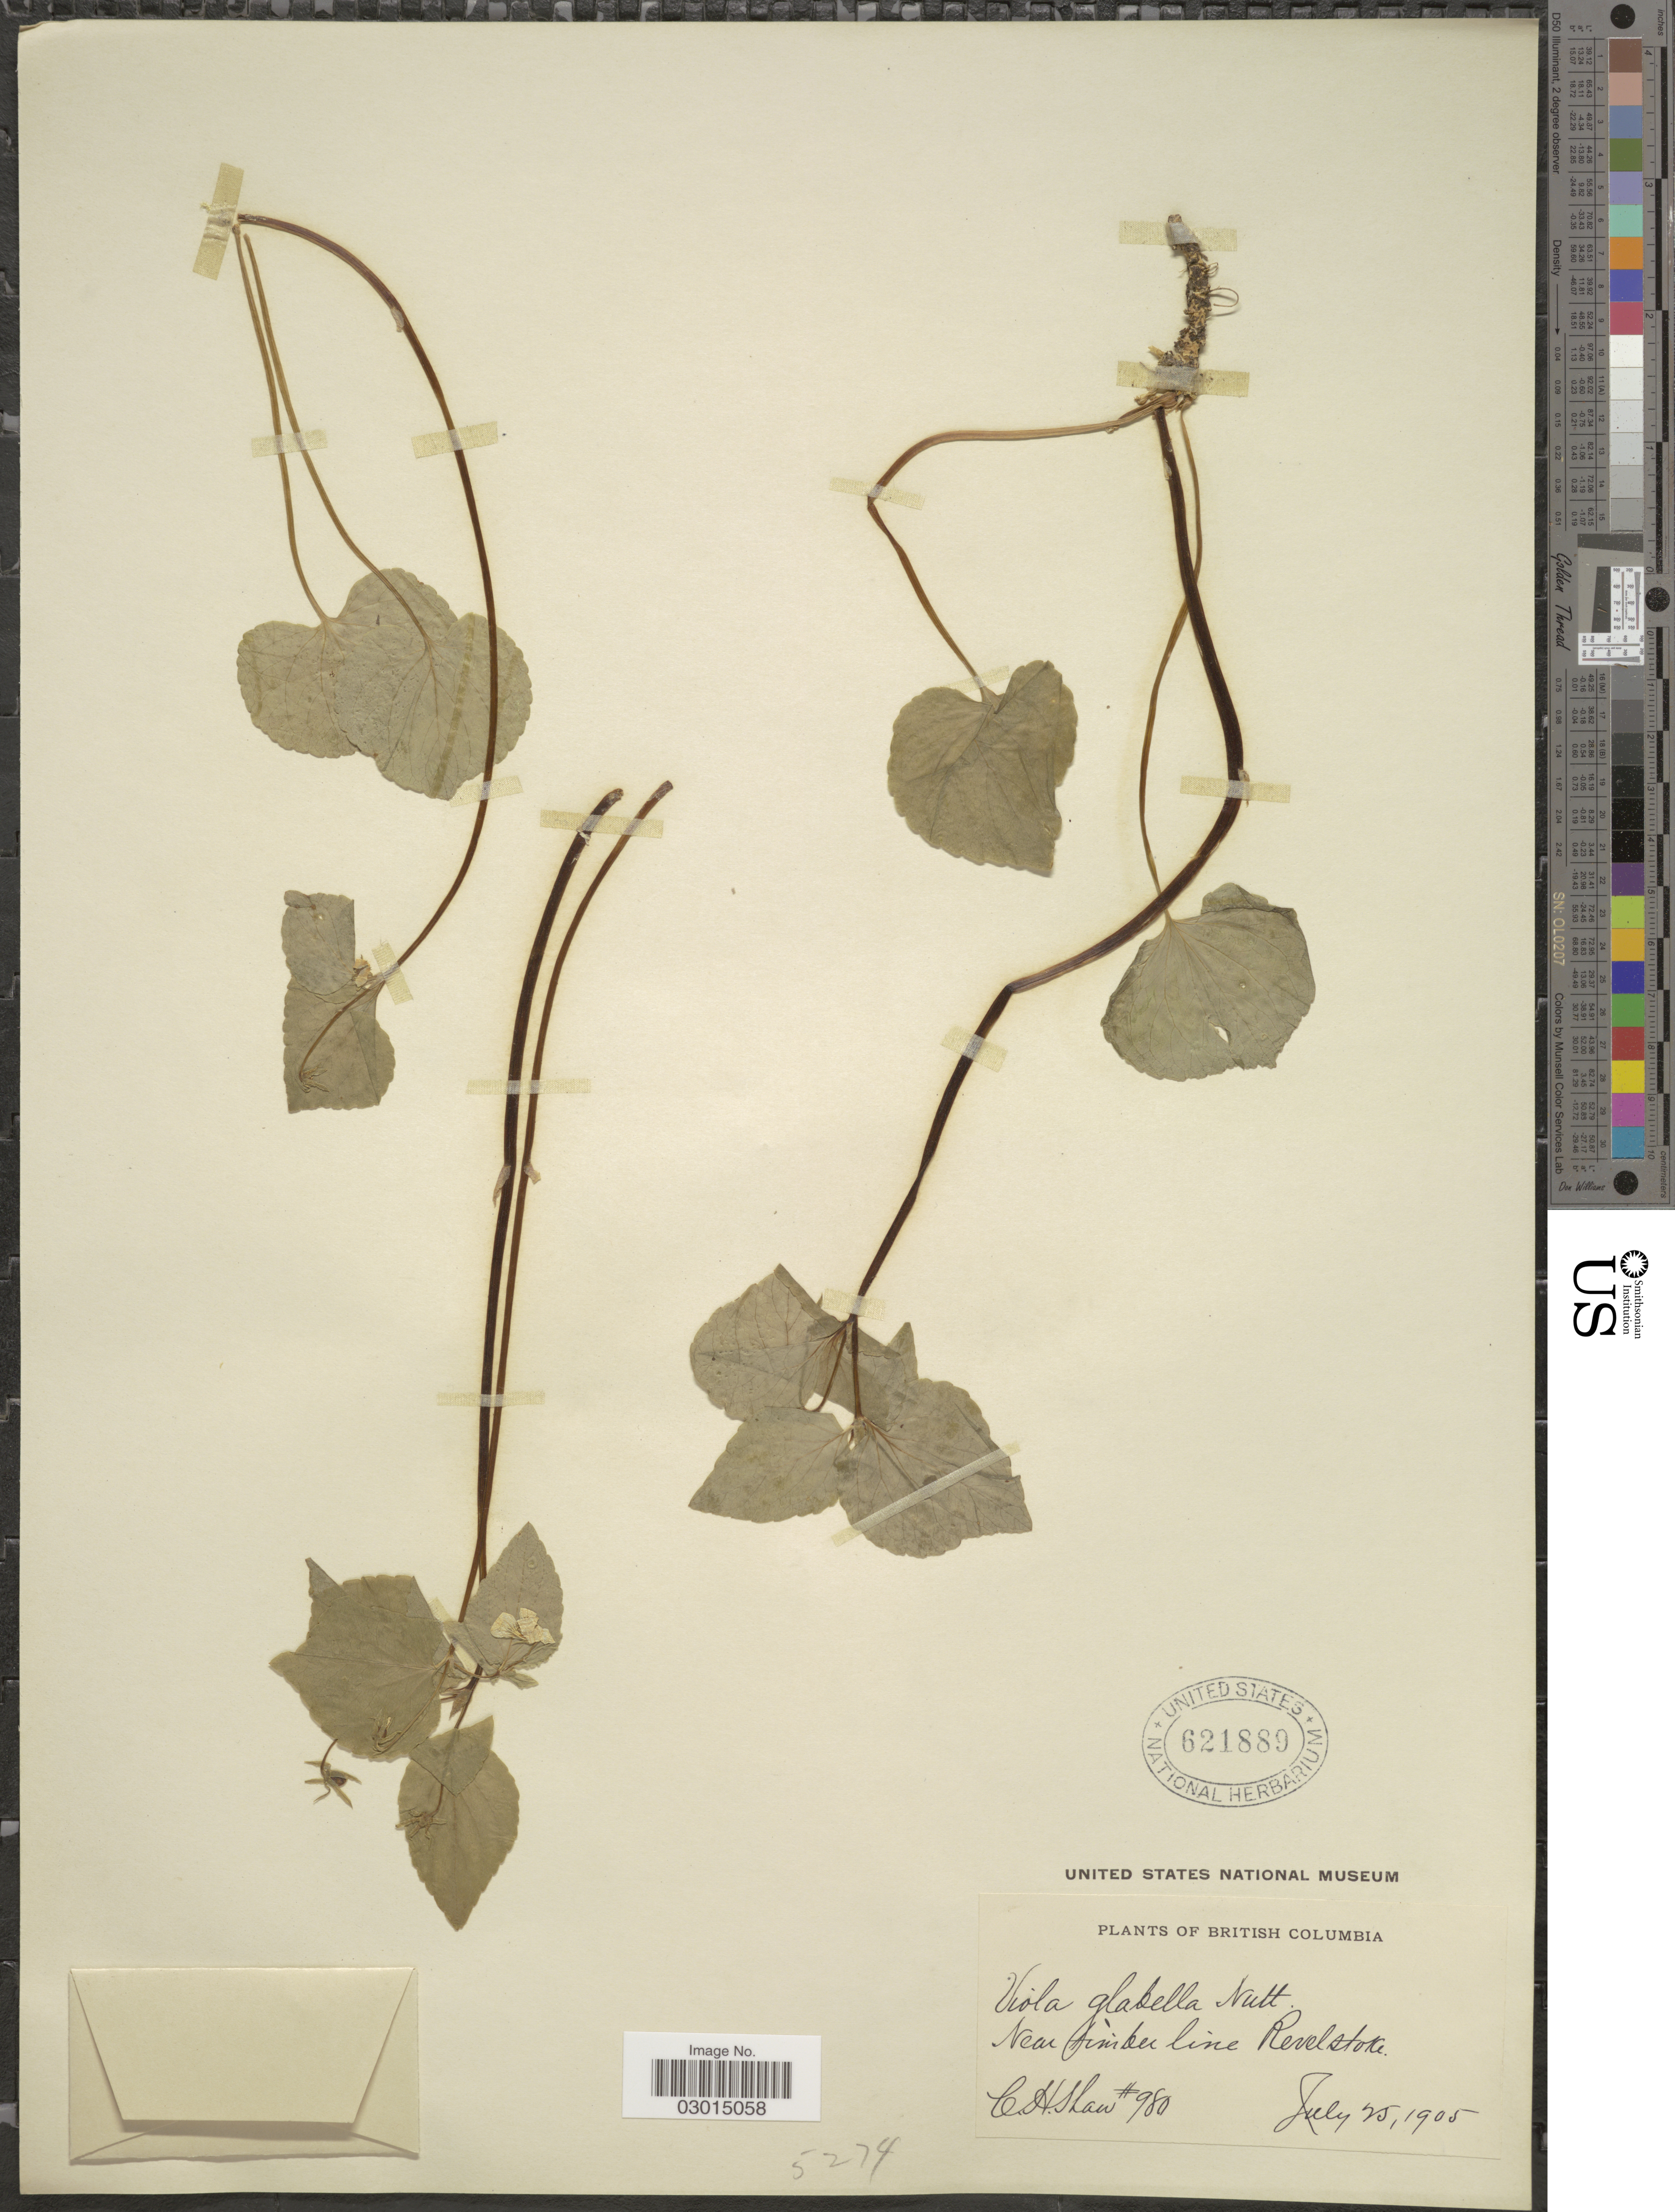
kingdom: Plantae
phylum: Tracheophyta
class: Magnoliopsida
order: Malpighiales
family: Violaceae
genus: Viola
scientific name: Viola glabella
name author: Nutt.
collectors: C. H. Shaw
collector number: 980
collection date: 1905-07-25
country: Canada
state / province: British Columbia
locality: Near timberline Revelstoke.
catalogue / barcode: US 621889